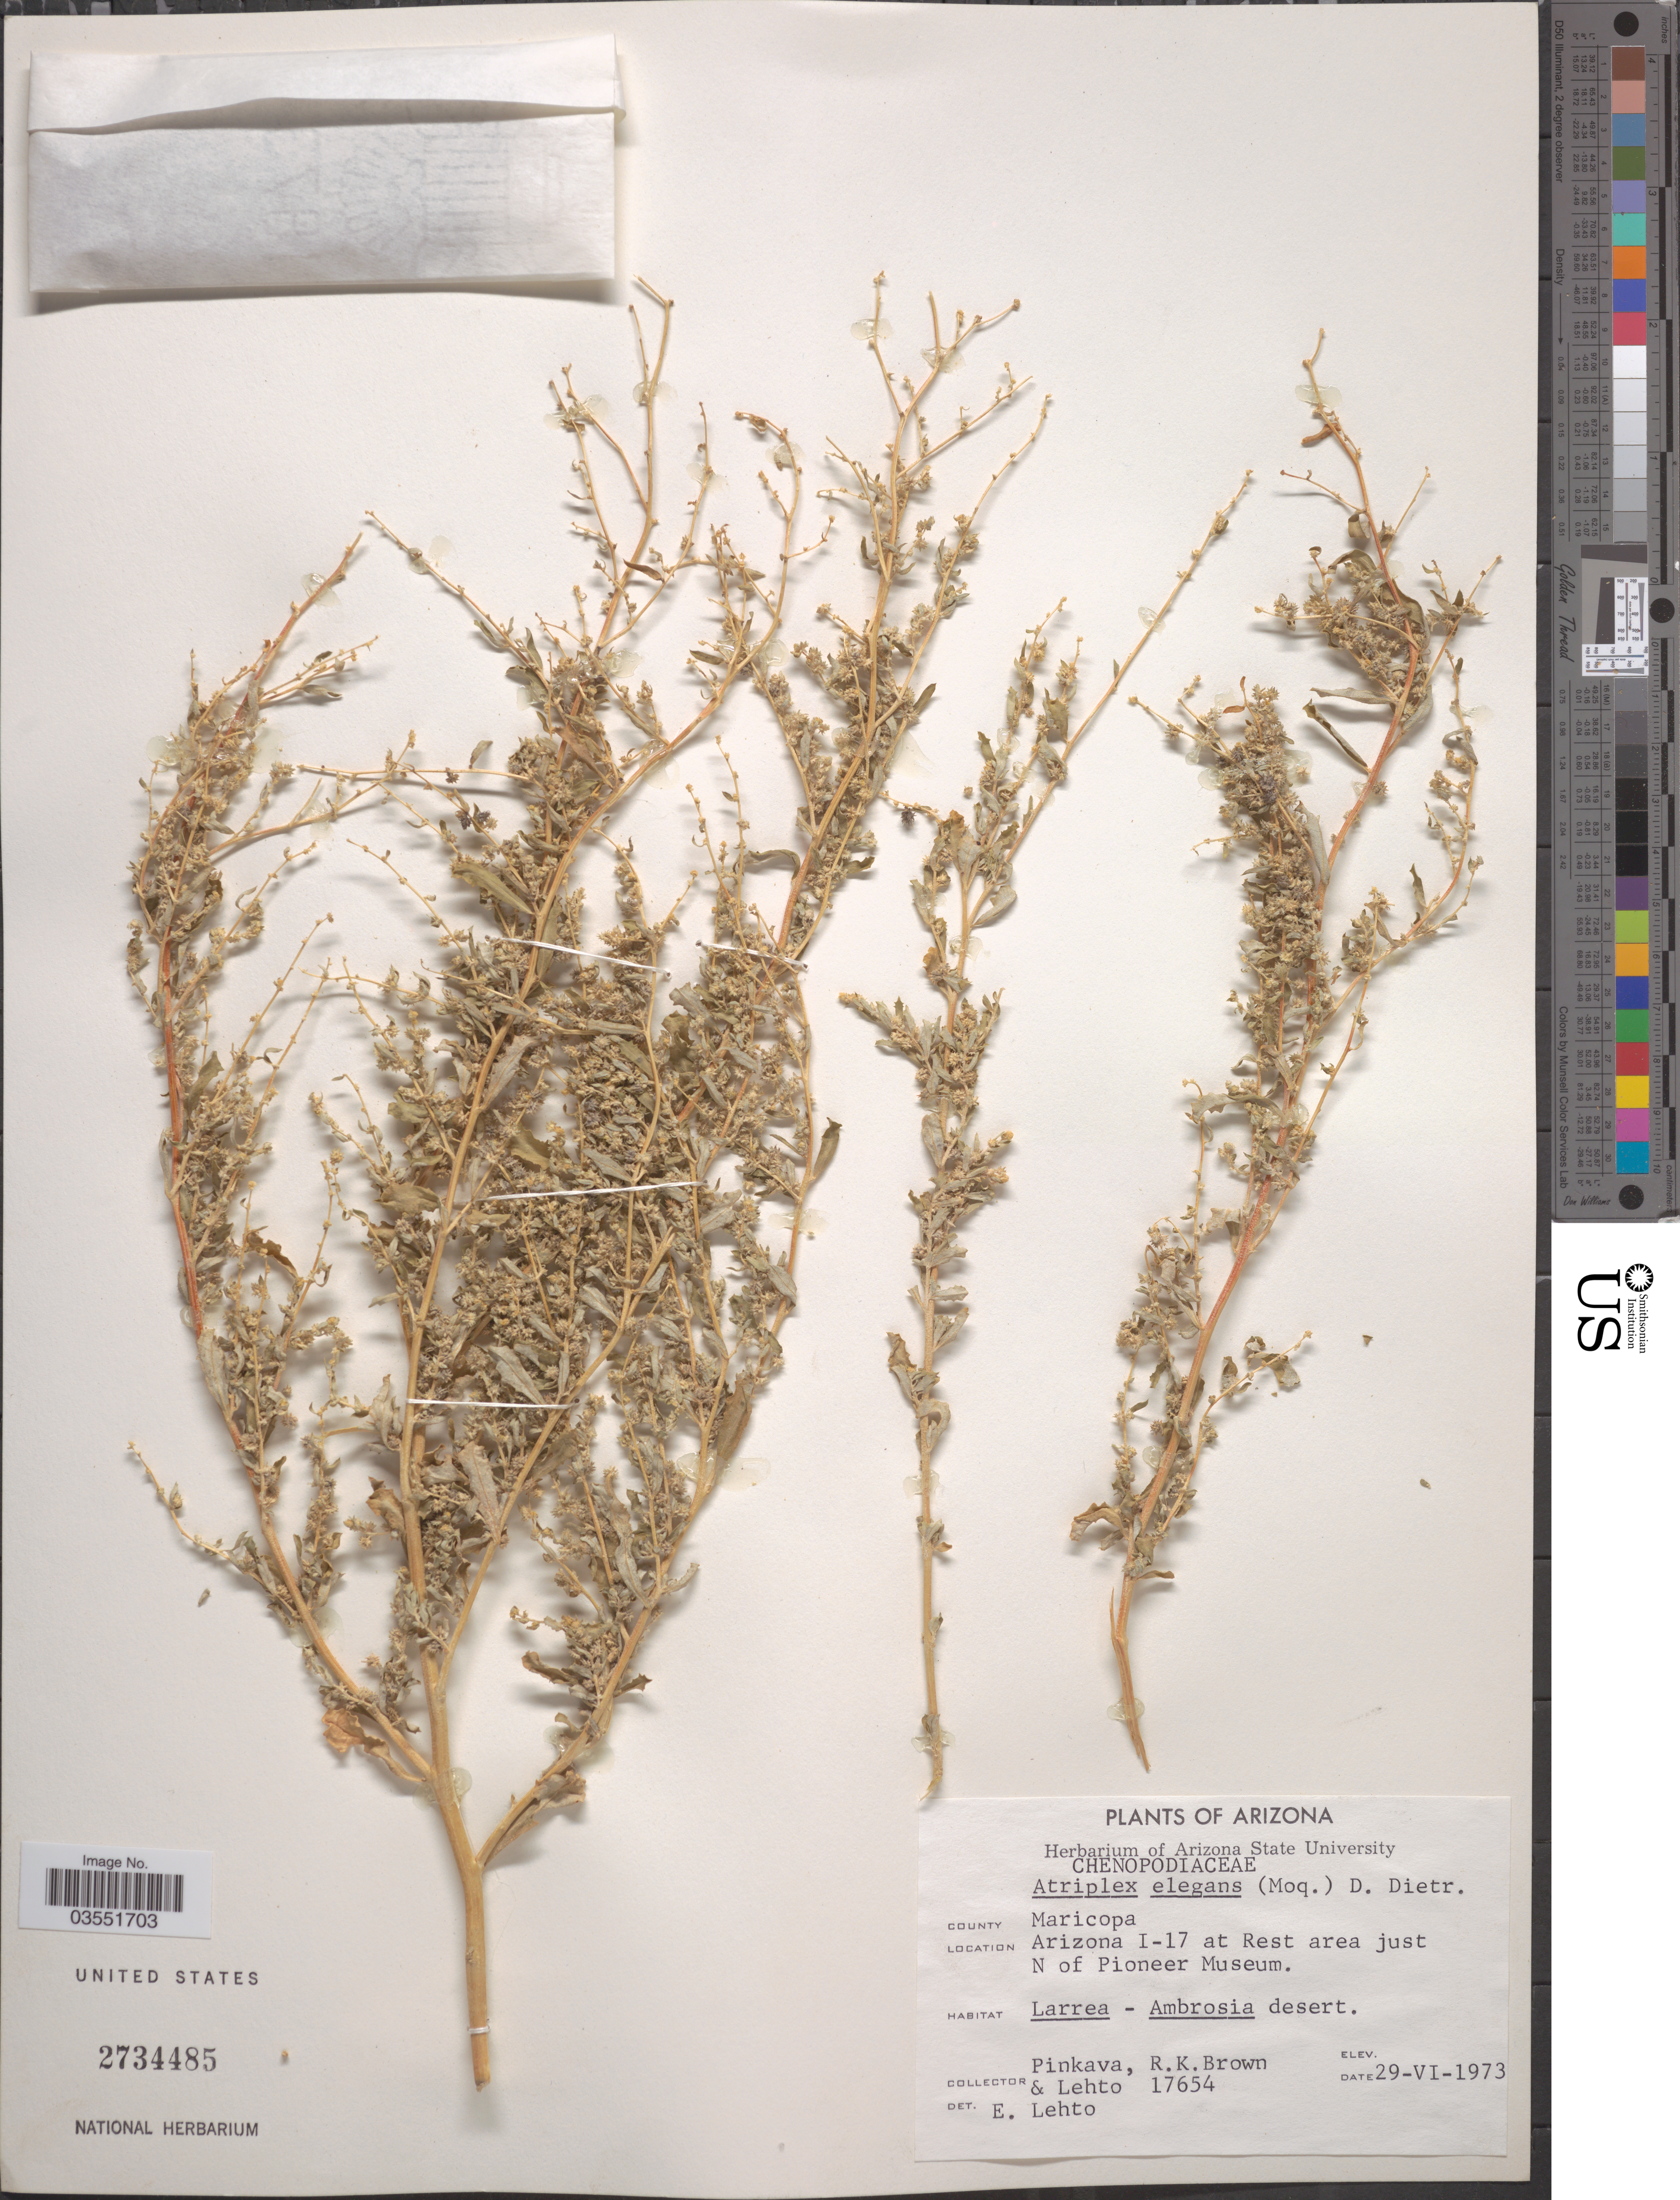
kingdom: Plantae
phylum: Tracheophyta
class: Magnoliopsida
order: Caryophyllales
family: Amaranthaceae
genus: Atriplex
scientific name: Atriplex elegans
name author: (Moq.) D. Dietr.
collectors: -. Pinkava, R. K. Brown & -. Lehto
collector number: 17654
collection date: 1973-06-29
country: United States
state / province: Arizona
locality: County Maricopa. Arizona I-17 at Rest area just N of Pioneer Museum.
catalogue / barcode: US 2734485